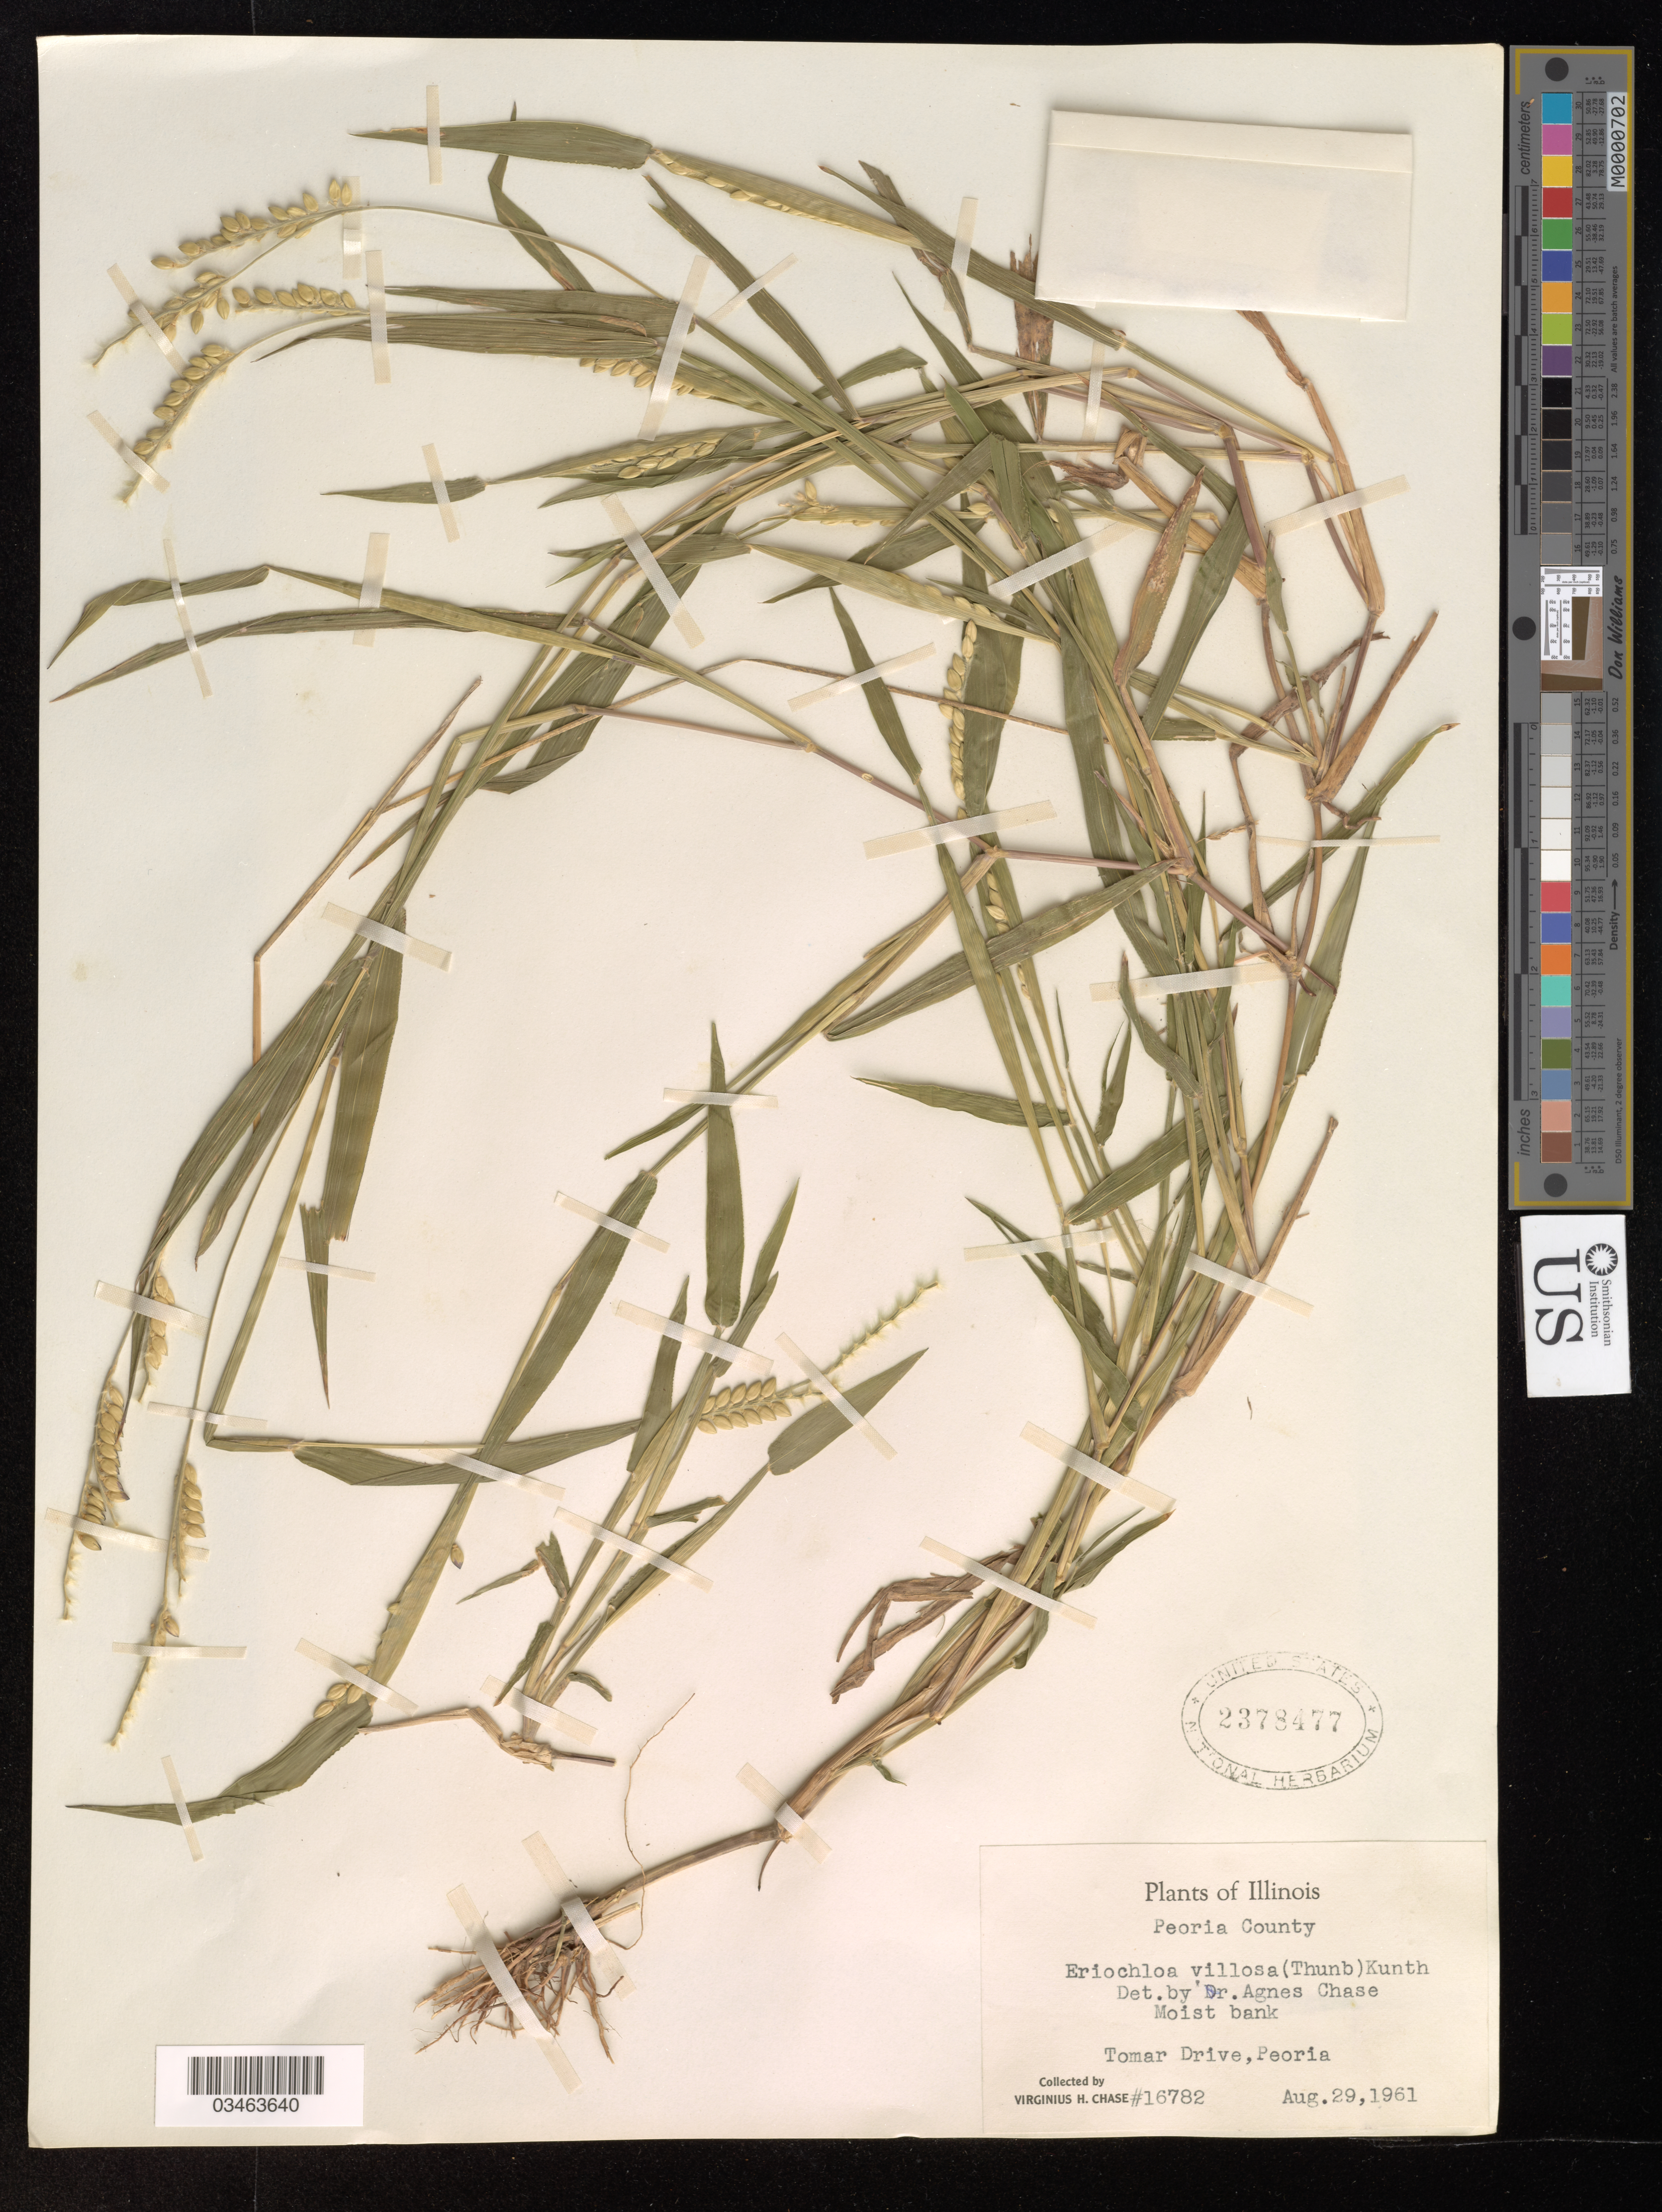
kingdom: Plantae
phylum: Tracheophyta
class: Liliopsida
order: Poales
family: Poaceae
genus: Eriochloa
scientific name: Eriochloa villosa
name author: (Thunb.) Kunth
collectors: V. H. Chase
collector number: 16782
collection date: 1961-08-29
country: United States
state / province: Illinois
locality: Peoria County. Tomar Drive, Peoria.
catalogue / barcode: US 2378477